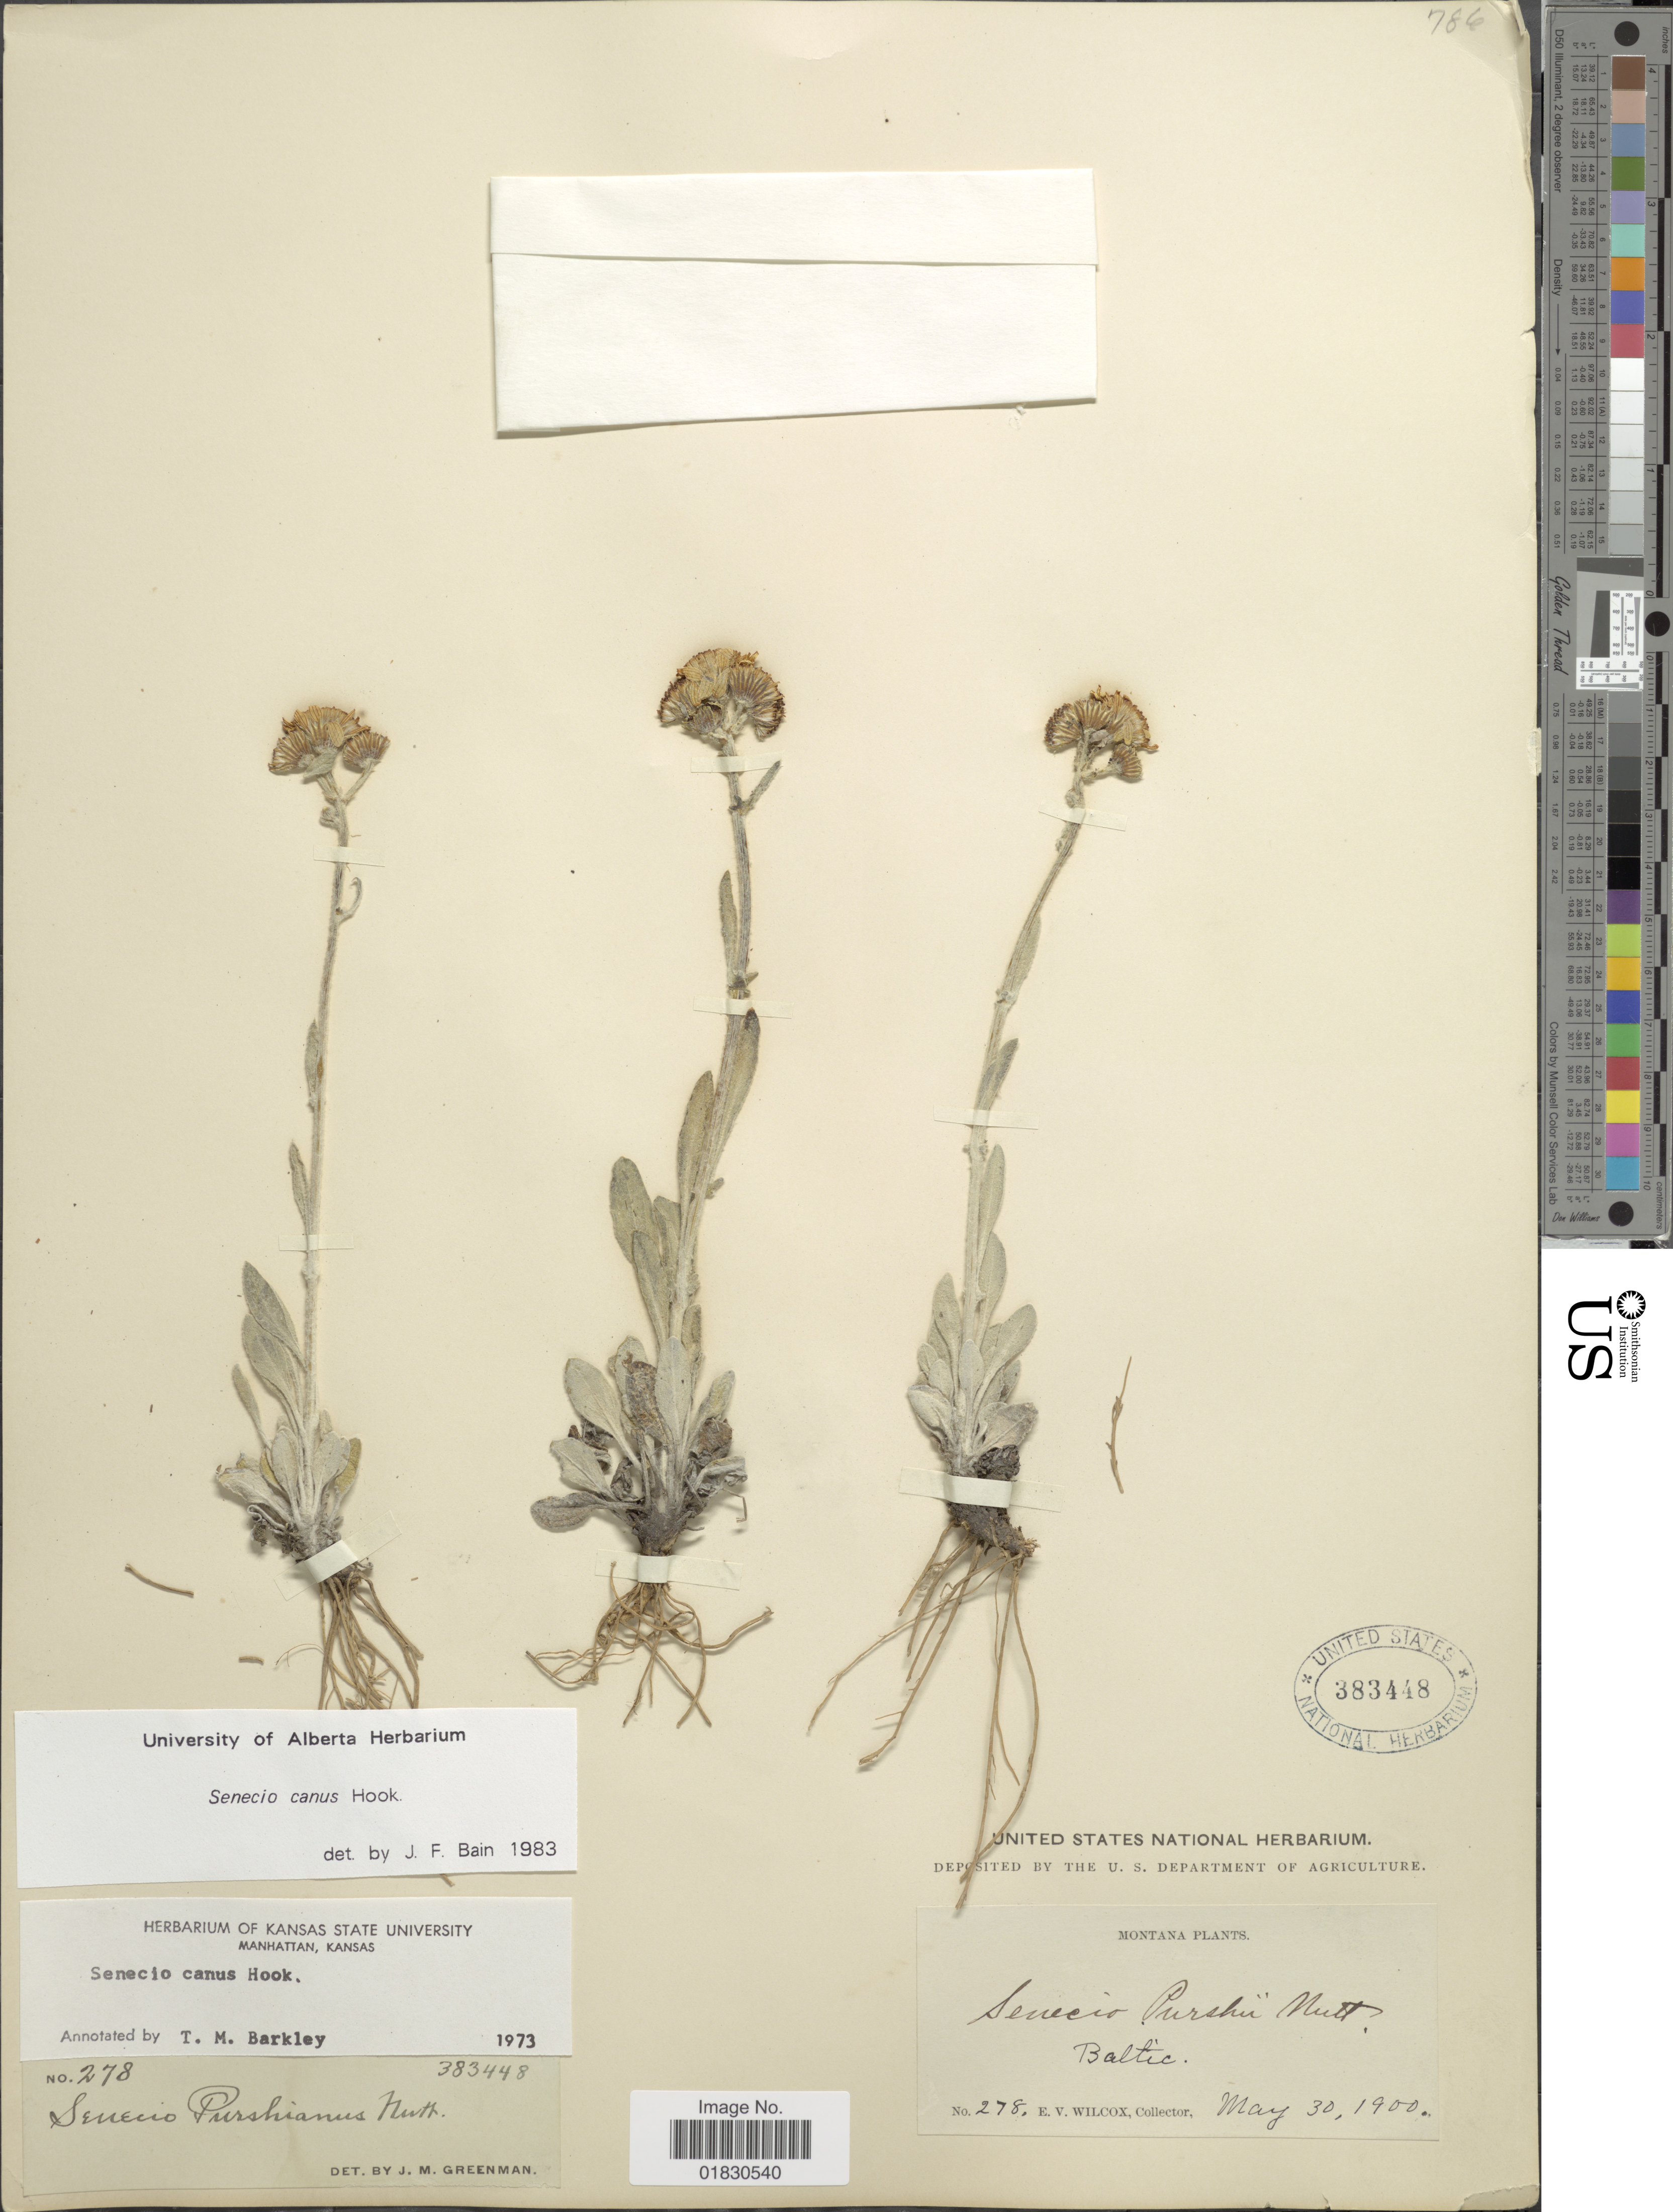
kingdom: Plantae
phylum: Tracheophyta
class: Magnoliopsida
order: Asterales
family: Asteraceae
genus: Packera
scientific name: Packera cana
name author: (Hook.) W.A. Weber & Á. Löve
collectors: E. V. Wilcox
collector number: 278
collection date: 1900-05-30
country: United States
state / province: Montana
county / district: Glacier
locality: Baltic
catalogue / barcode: US 383448